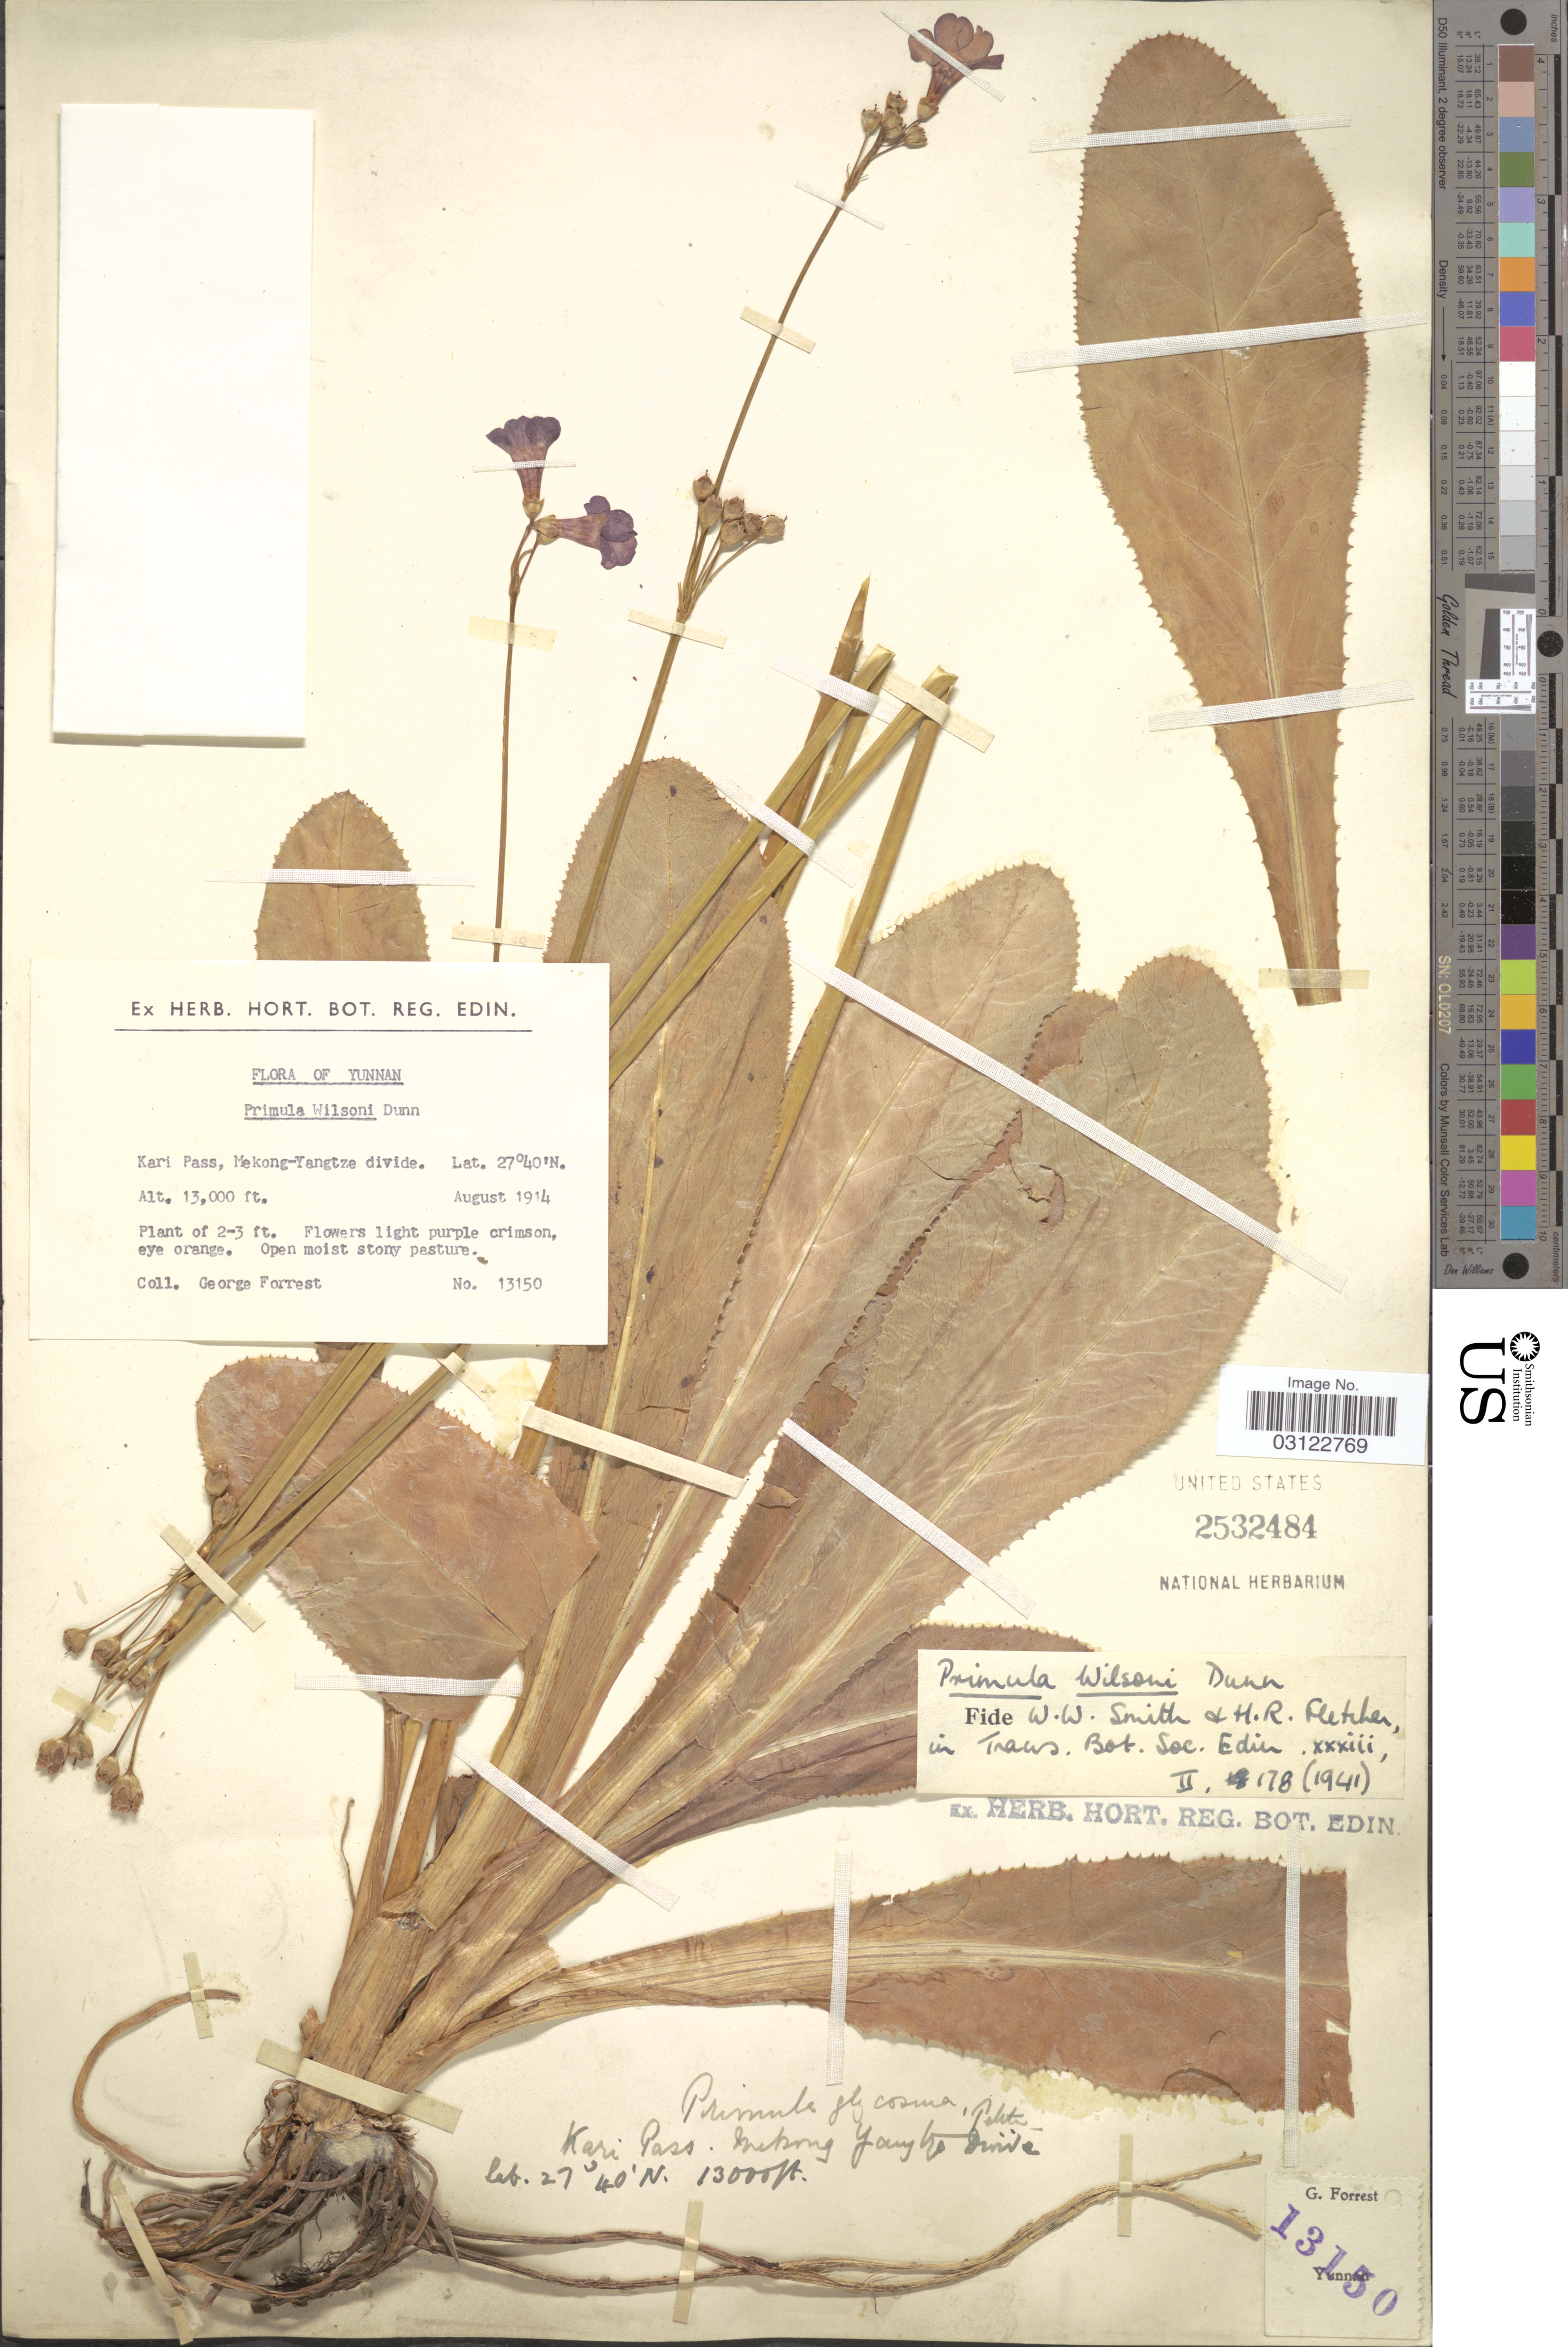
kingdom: Plantae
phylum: Tracheophyta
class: Magnoliopsida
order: Ericales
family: Primulaceae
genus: Primula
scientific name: Primula wilsonii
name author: Dunn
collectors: G. Forrest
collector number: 13150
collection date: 1914-08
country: China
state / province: Yunnan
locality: Kari Pass, Mekong- Yangtze divide.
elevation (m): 3962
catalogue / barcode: US 2532484